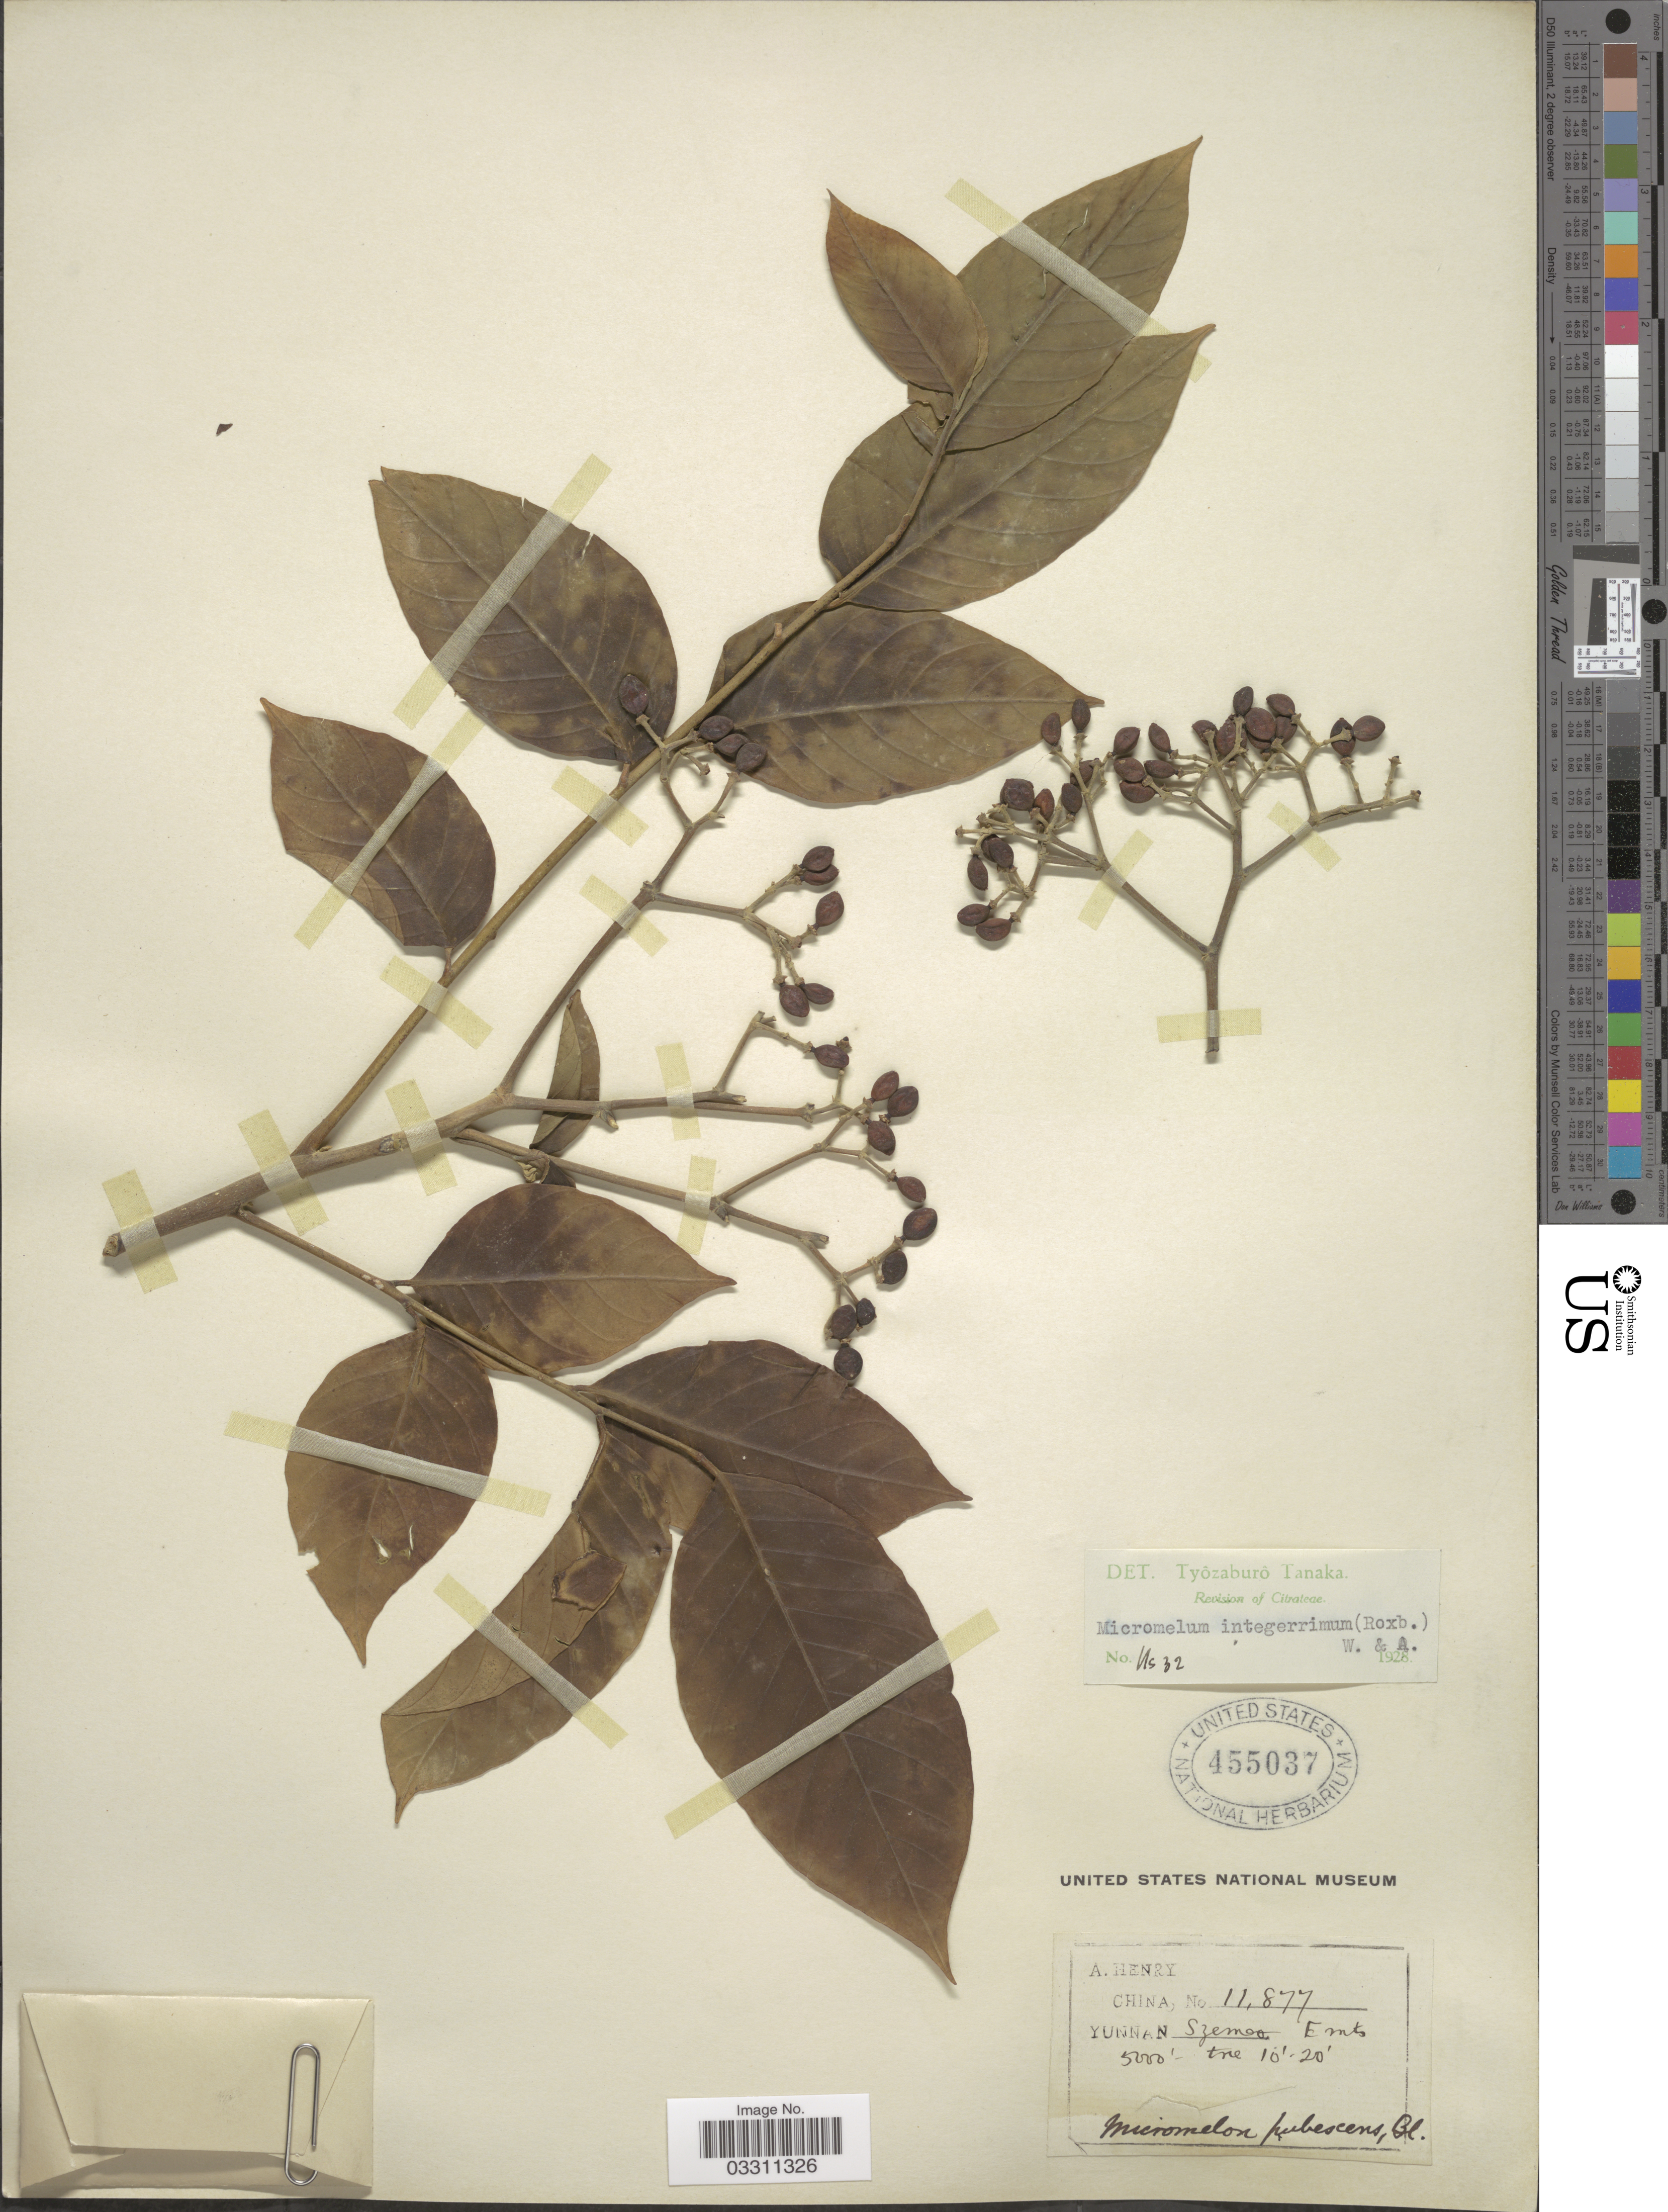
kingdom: Plantae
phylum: Tracheophyta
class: Magnoliopsida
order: Sapindales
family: Rutaceae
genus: Micromelum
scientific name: Micromelum integerrimum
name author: (Buch.-Ham. ex DC.) Wight & Arn. ex M. Roem.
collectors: A. Henry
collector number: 11877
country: China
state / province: Yunnan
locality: Szemoa E mts.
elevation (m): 1524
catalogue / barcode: US 455037